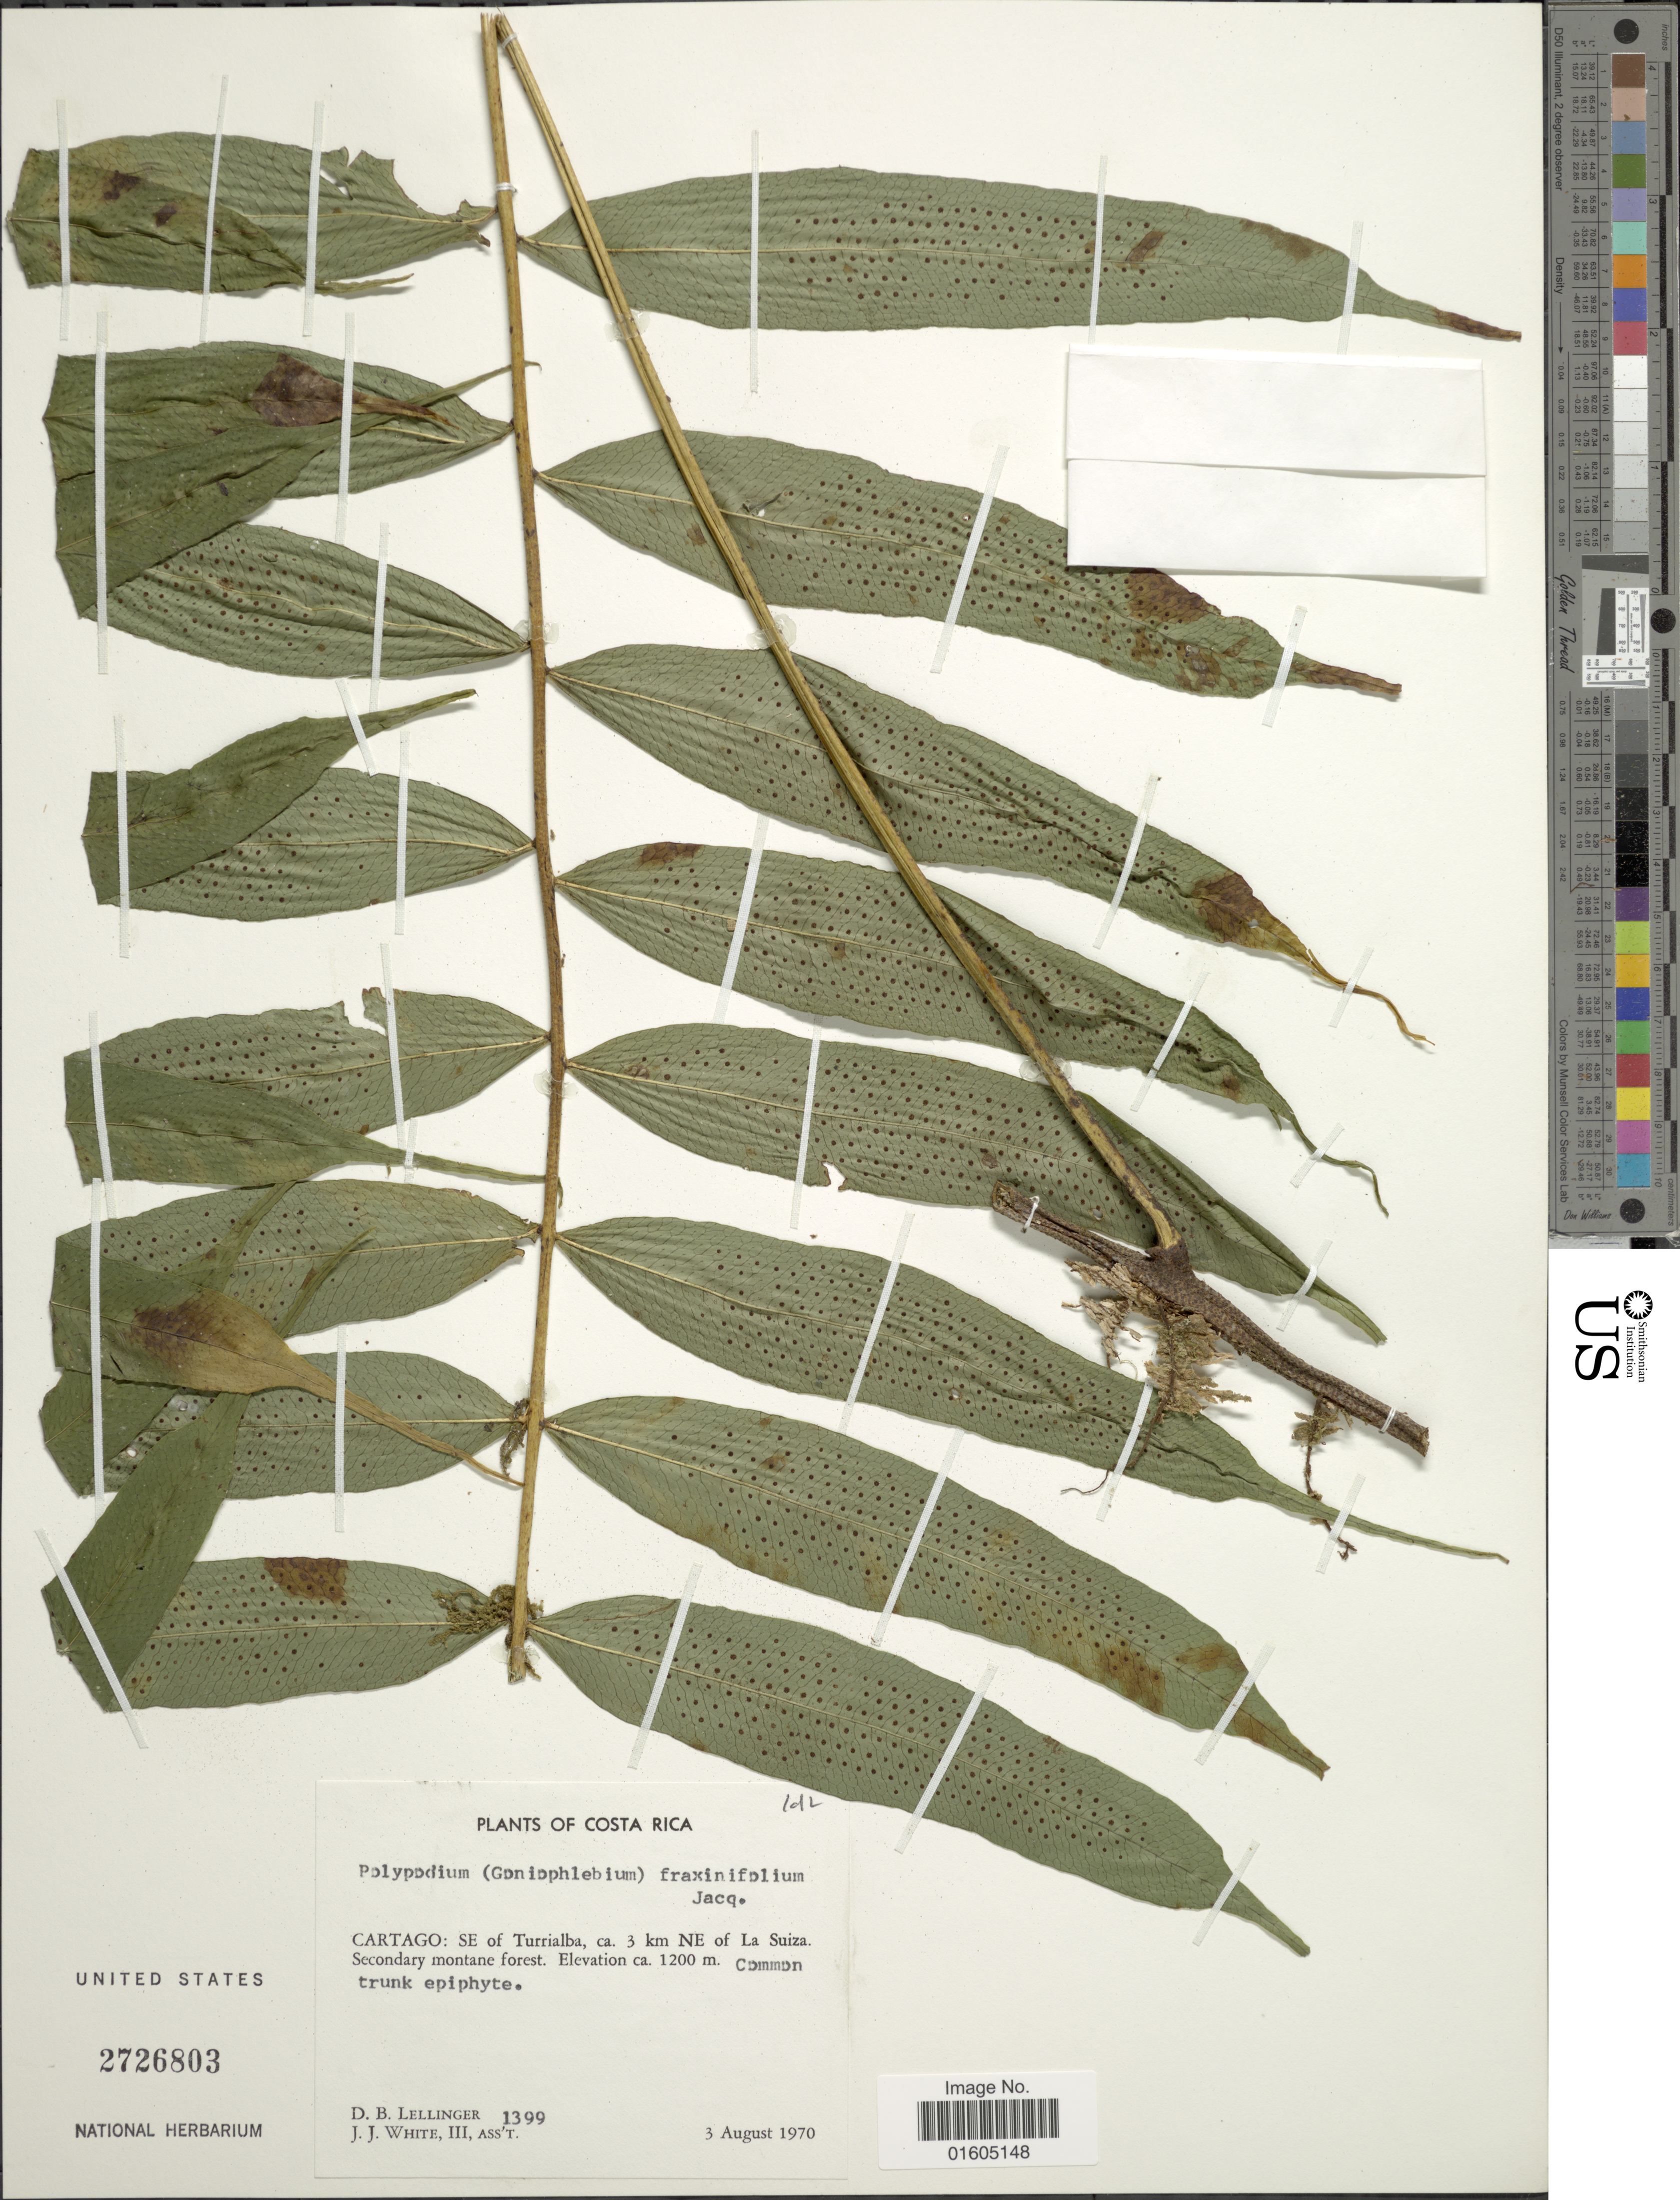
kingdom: Plantae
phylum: Tracheophyta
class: Polypodiopsida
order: Polypodiales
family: Polypodiaceae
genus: Serpocaulon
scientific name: Serpocaulon fraxinifolium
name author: (Jacq.) A.R. Sm.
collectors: D. B. Lellinger & J. J. White III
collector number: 1399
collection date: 1970-08-03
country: Costa Rica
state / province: Cartago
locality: Costa Rica. Cartago: SE of Turrialba, ca. 3 km NE of La uiza. Secondary montane fores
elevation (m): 1200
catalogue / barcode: US 2726803